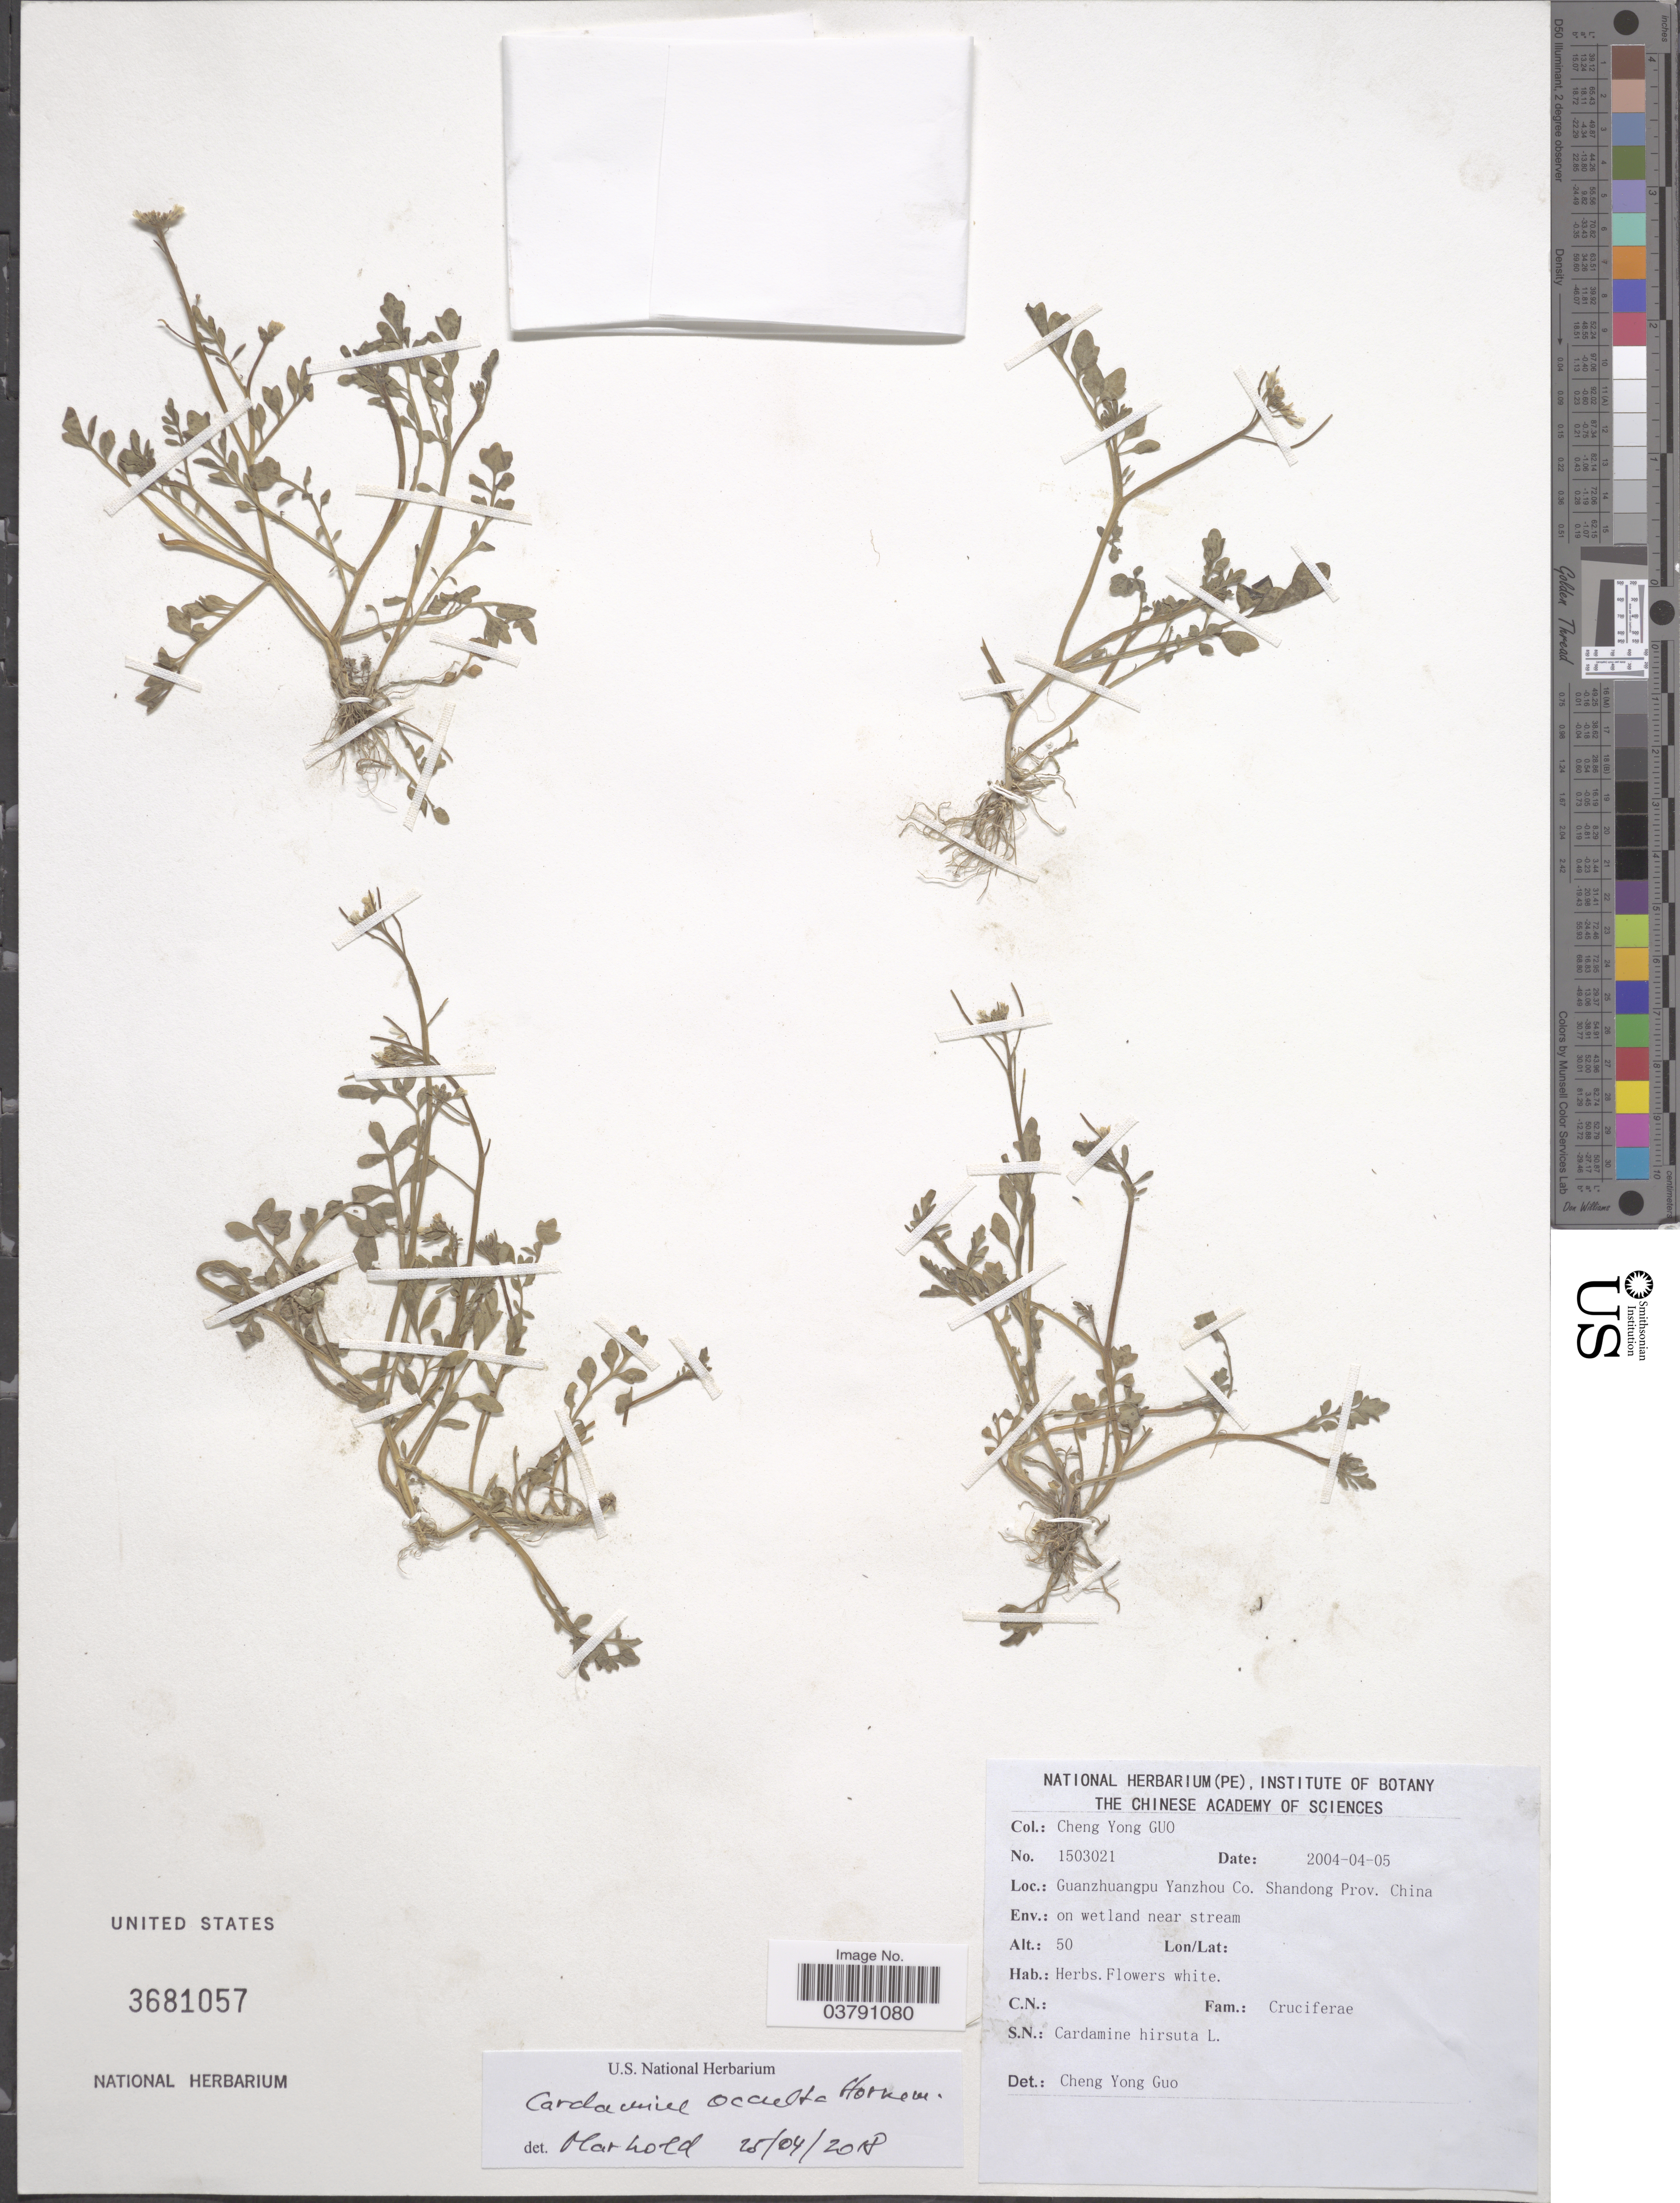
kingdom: Plantae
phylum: Tracheophyta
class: Magnoliopsida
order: Brassicales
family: Brassicaceae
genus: Cardamine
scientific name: Cardamine occulta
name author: Hornem.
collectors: Guo Chengyong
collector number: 1503021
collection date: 2004-04-05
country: China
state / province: Shandong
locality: Guanzhuangpu Yanzhou Co.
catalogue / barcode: US 3681057